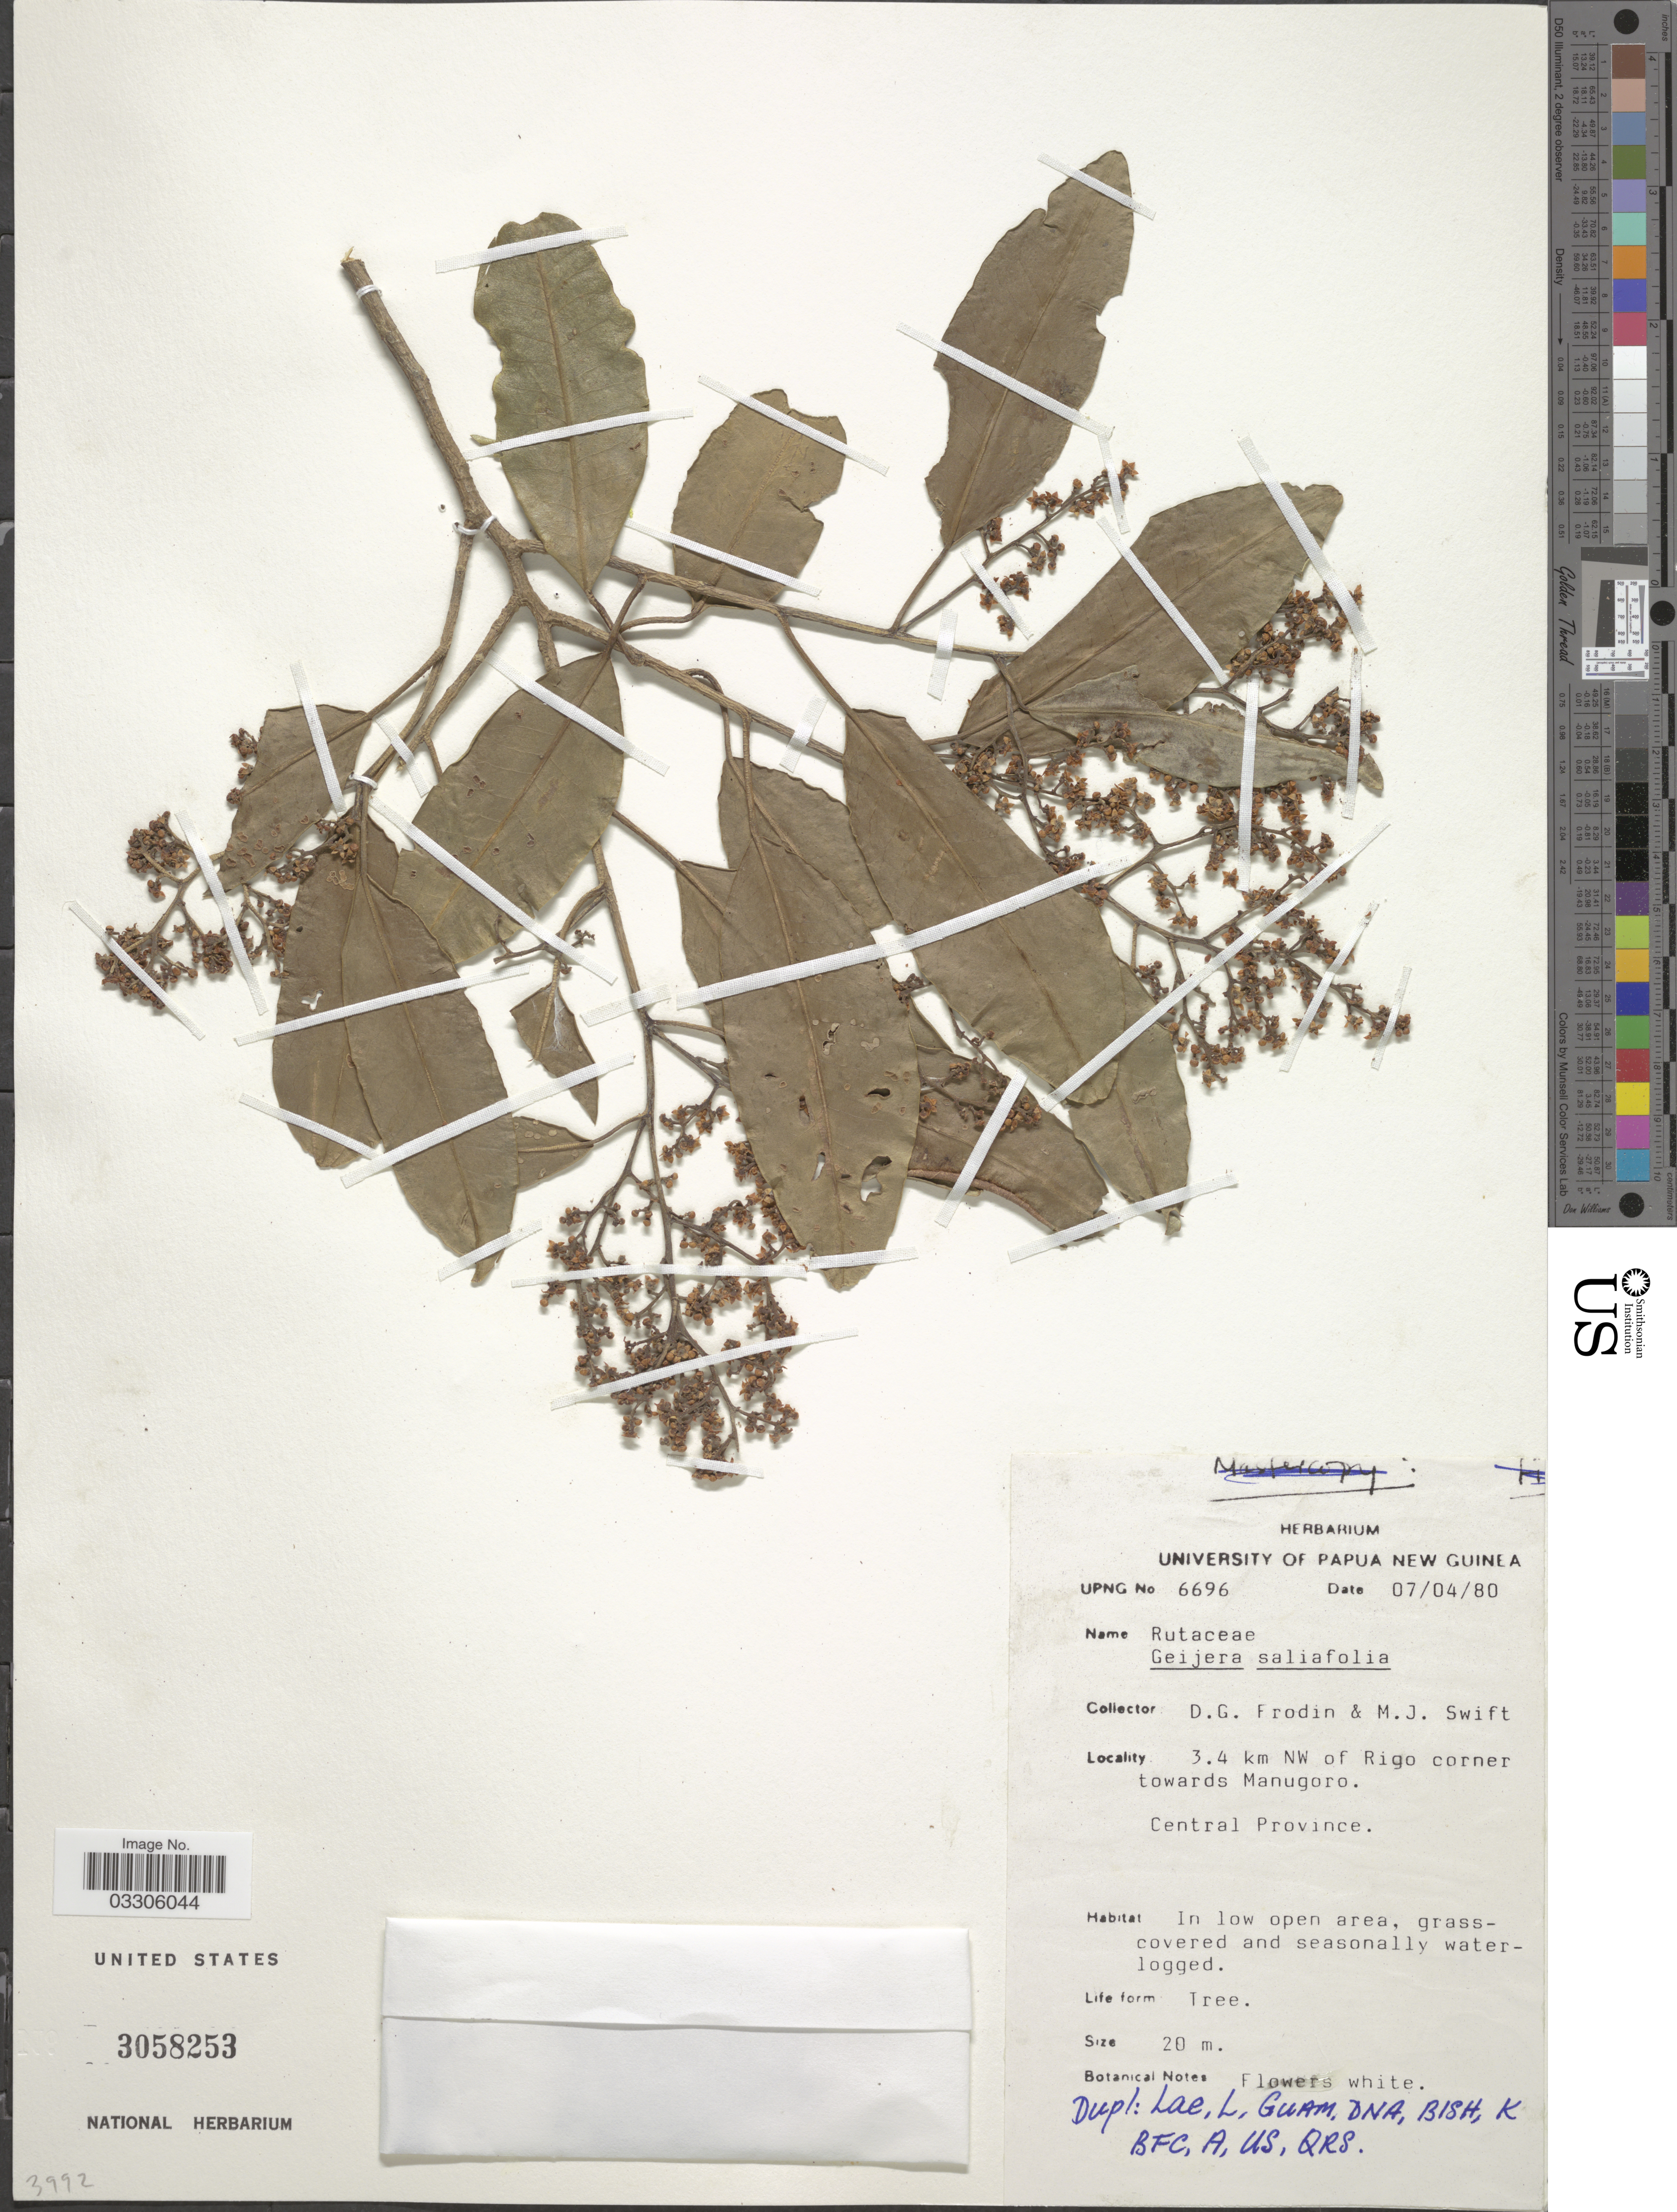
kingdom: Plantae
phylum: Tracheophyta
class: Magnoliopsida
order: Sapindales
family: Rutaceae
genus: Geijera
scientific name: Geijera salicifolia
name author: Schott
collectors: D. G. Frodin & M. Swift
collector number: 6696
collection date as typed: Transcribed d/m/y: 7/4/80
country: Papua New Guinea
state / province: Central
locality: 3.4 km NW of Rigo corner towards Manugoro, Central Province.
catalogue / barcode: US 3058253